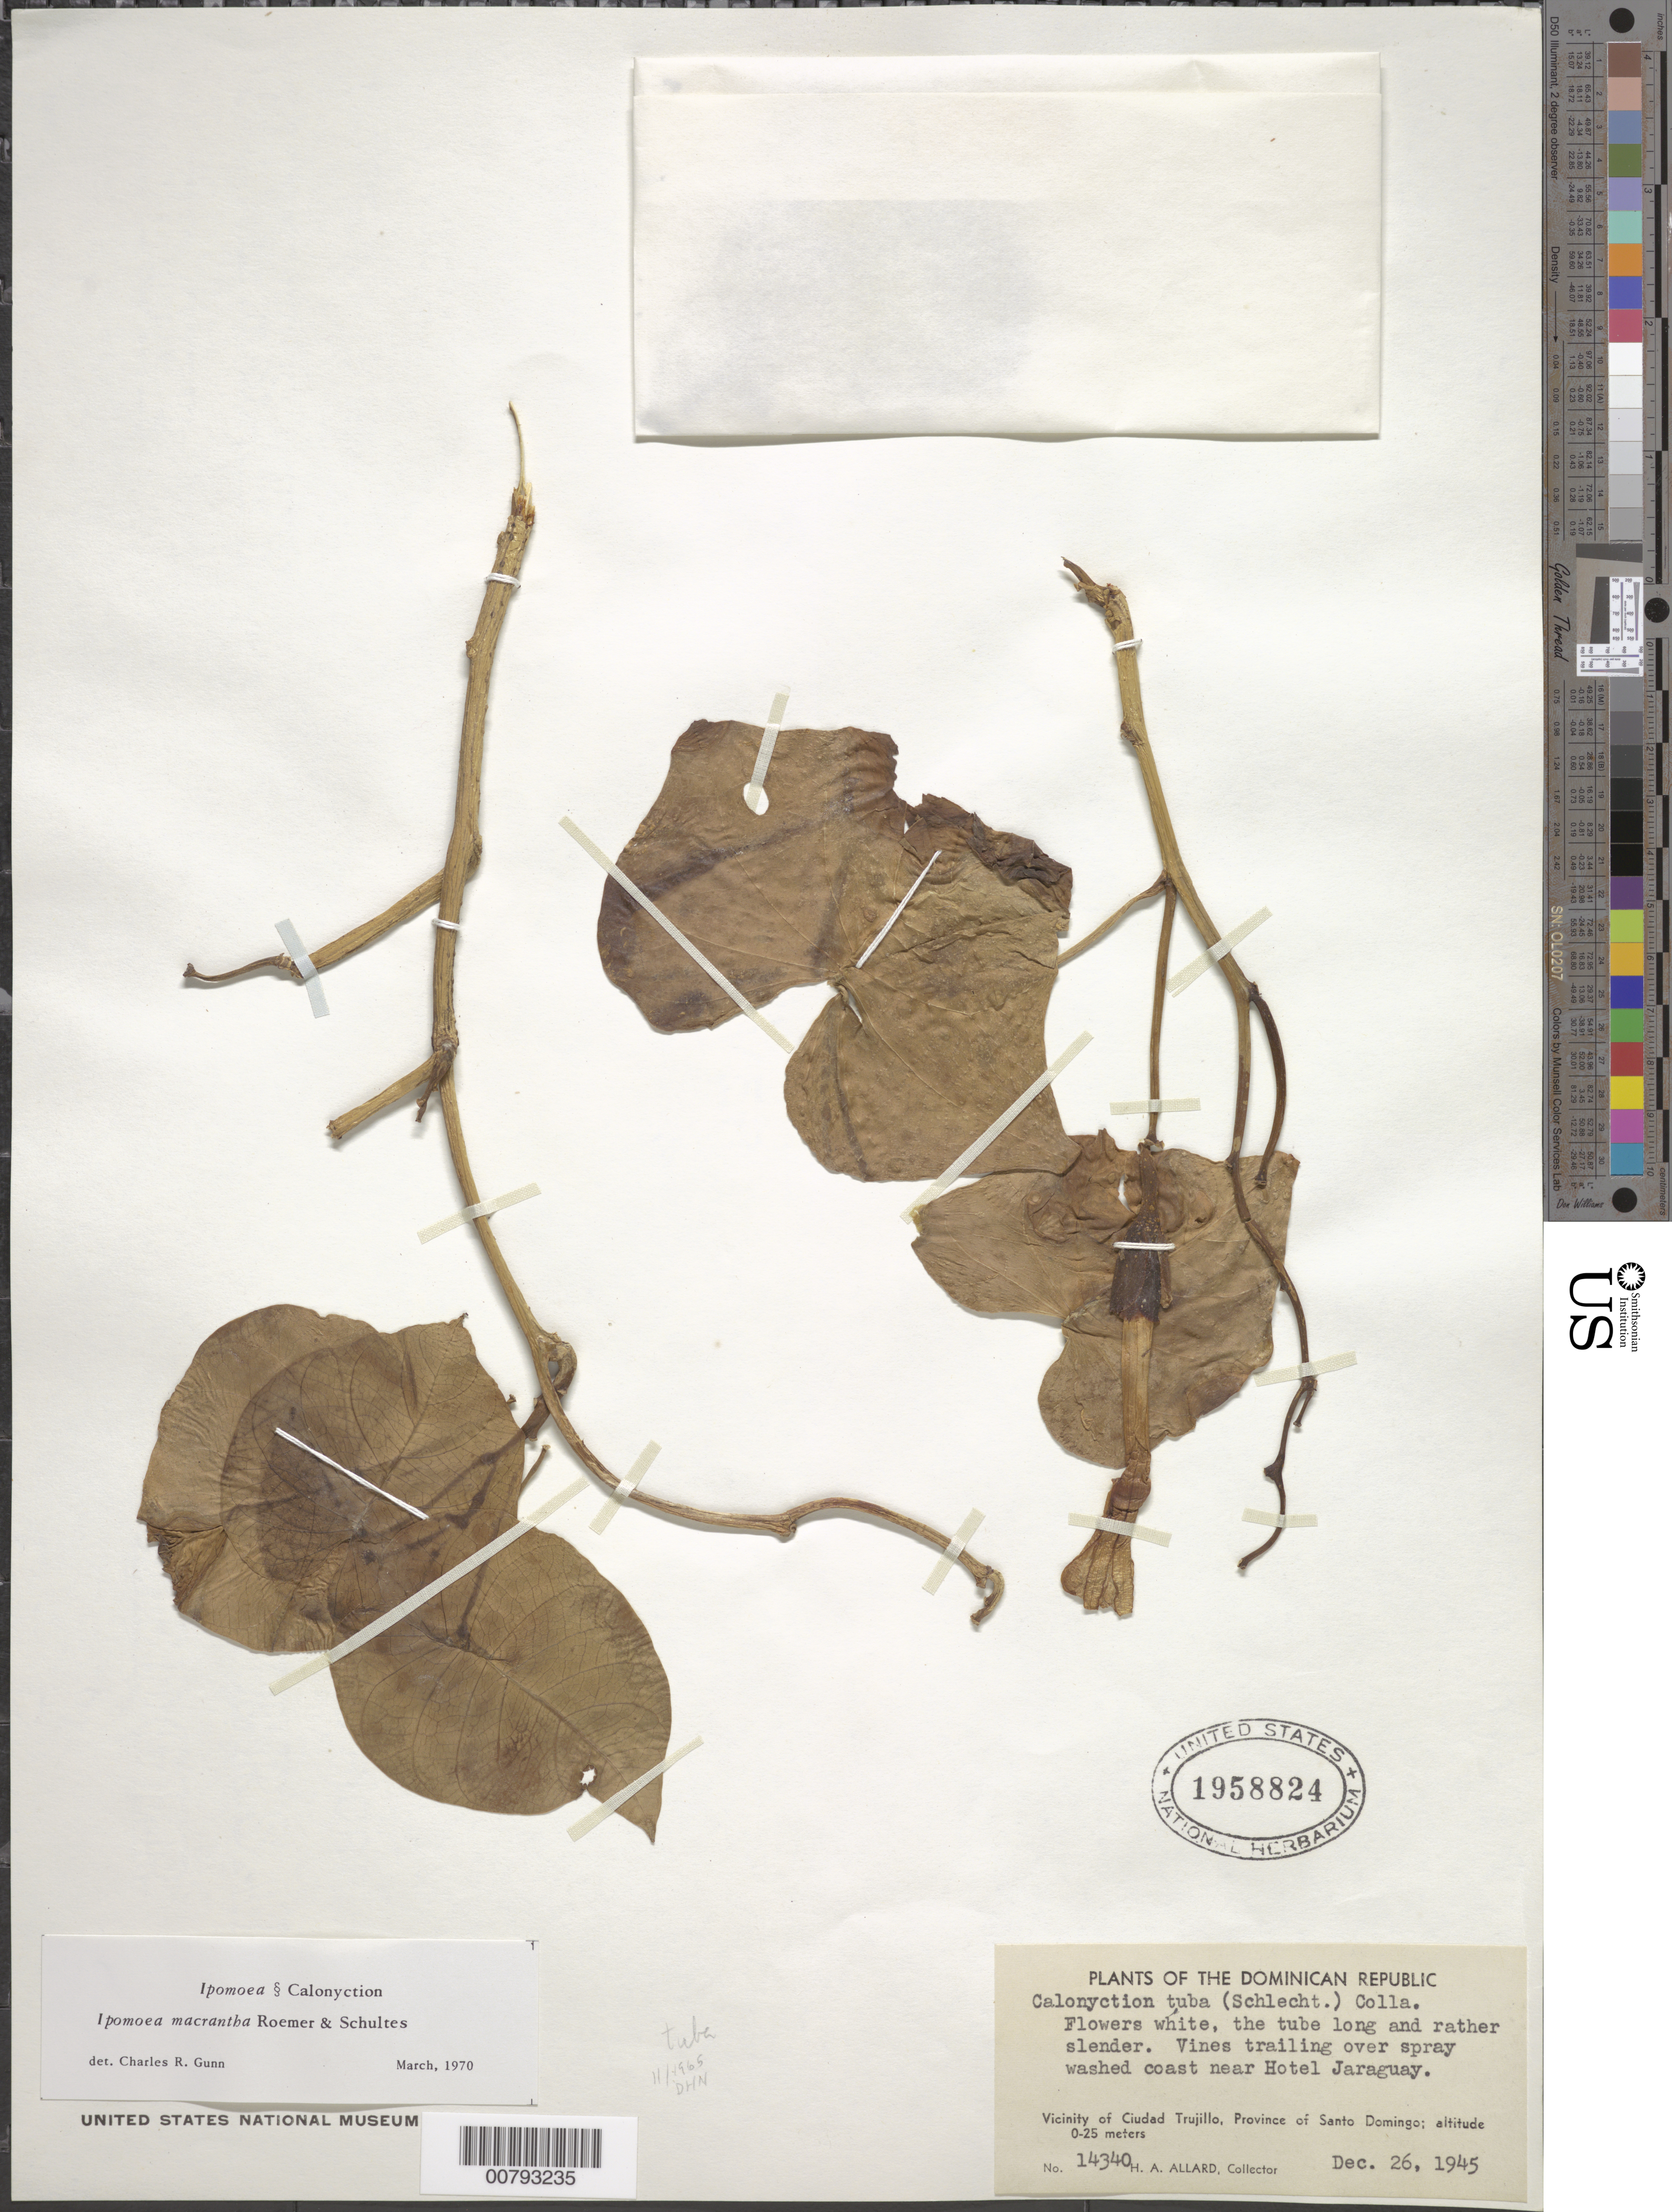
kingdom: Plantae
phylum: Tracheophyta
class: Magnoliopsida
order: Solanales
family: Convolvulaceae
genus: Ipomoea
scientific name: Ipomoea violacea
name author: L.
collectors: H. A. Allard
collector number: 14340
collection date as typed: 26 Dec 1945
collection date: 1945-12-26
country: Dominican Republic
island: Hispaniola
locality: Province of Santo Domingo, vicinity of Ciudad Trujillo, near Hotel Jaraguay.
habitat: Over spray washed coast.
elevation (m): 0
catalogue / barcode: US 1958824